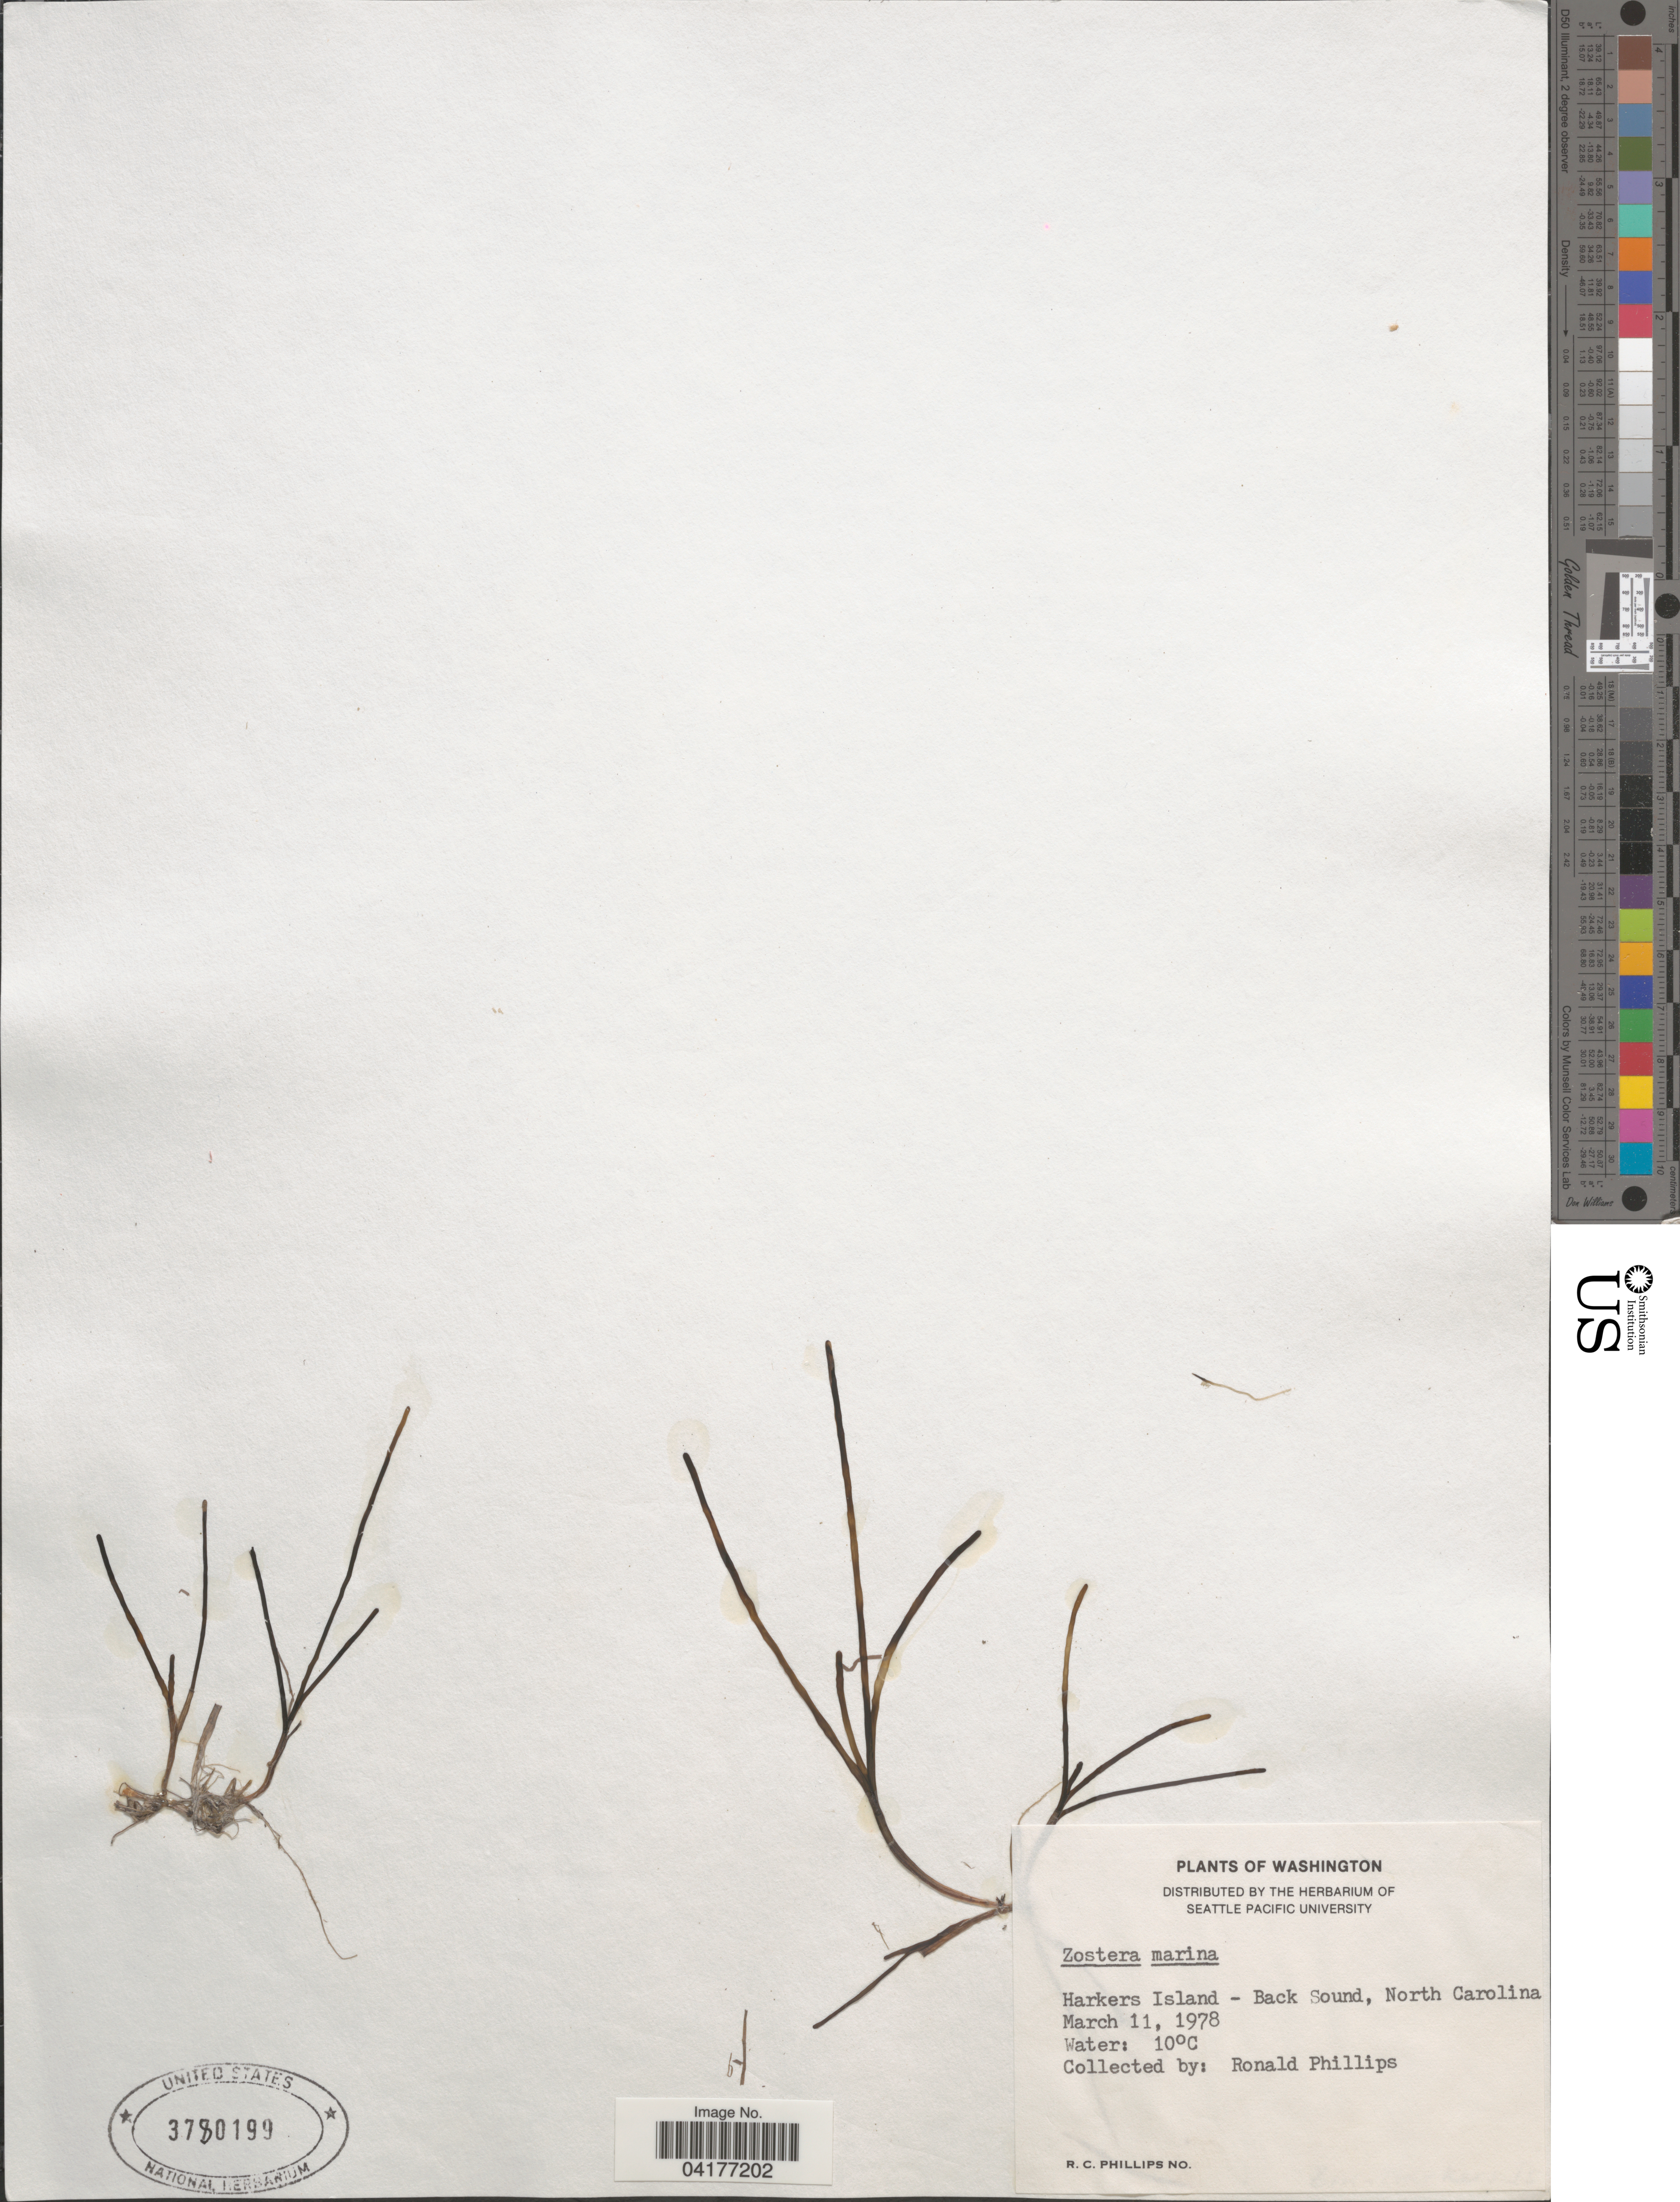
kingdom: Plantae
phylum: Tracheophyta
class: Liliopsida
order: Alismatales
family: Zosteraceae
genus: Zostera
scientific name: Zostera marina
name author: L.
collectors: R. C. Phillips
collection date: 1978-03-11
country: United States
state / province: North Carolina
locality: Harkers Island - Back Sound.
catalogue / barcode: US 3780199